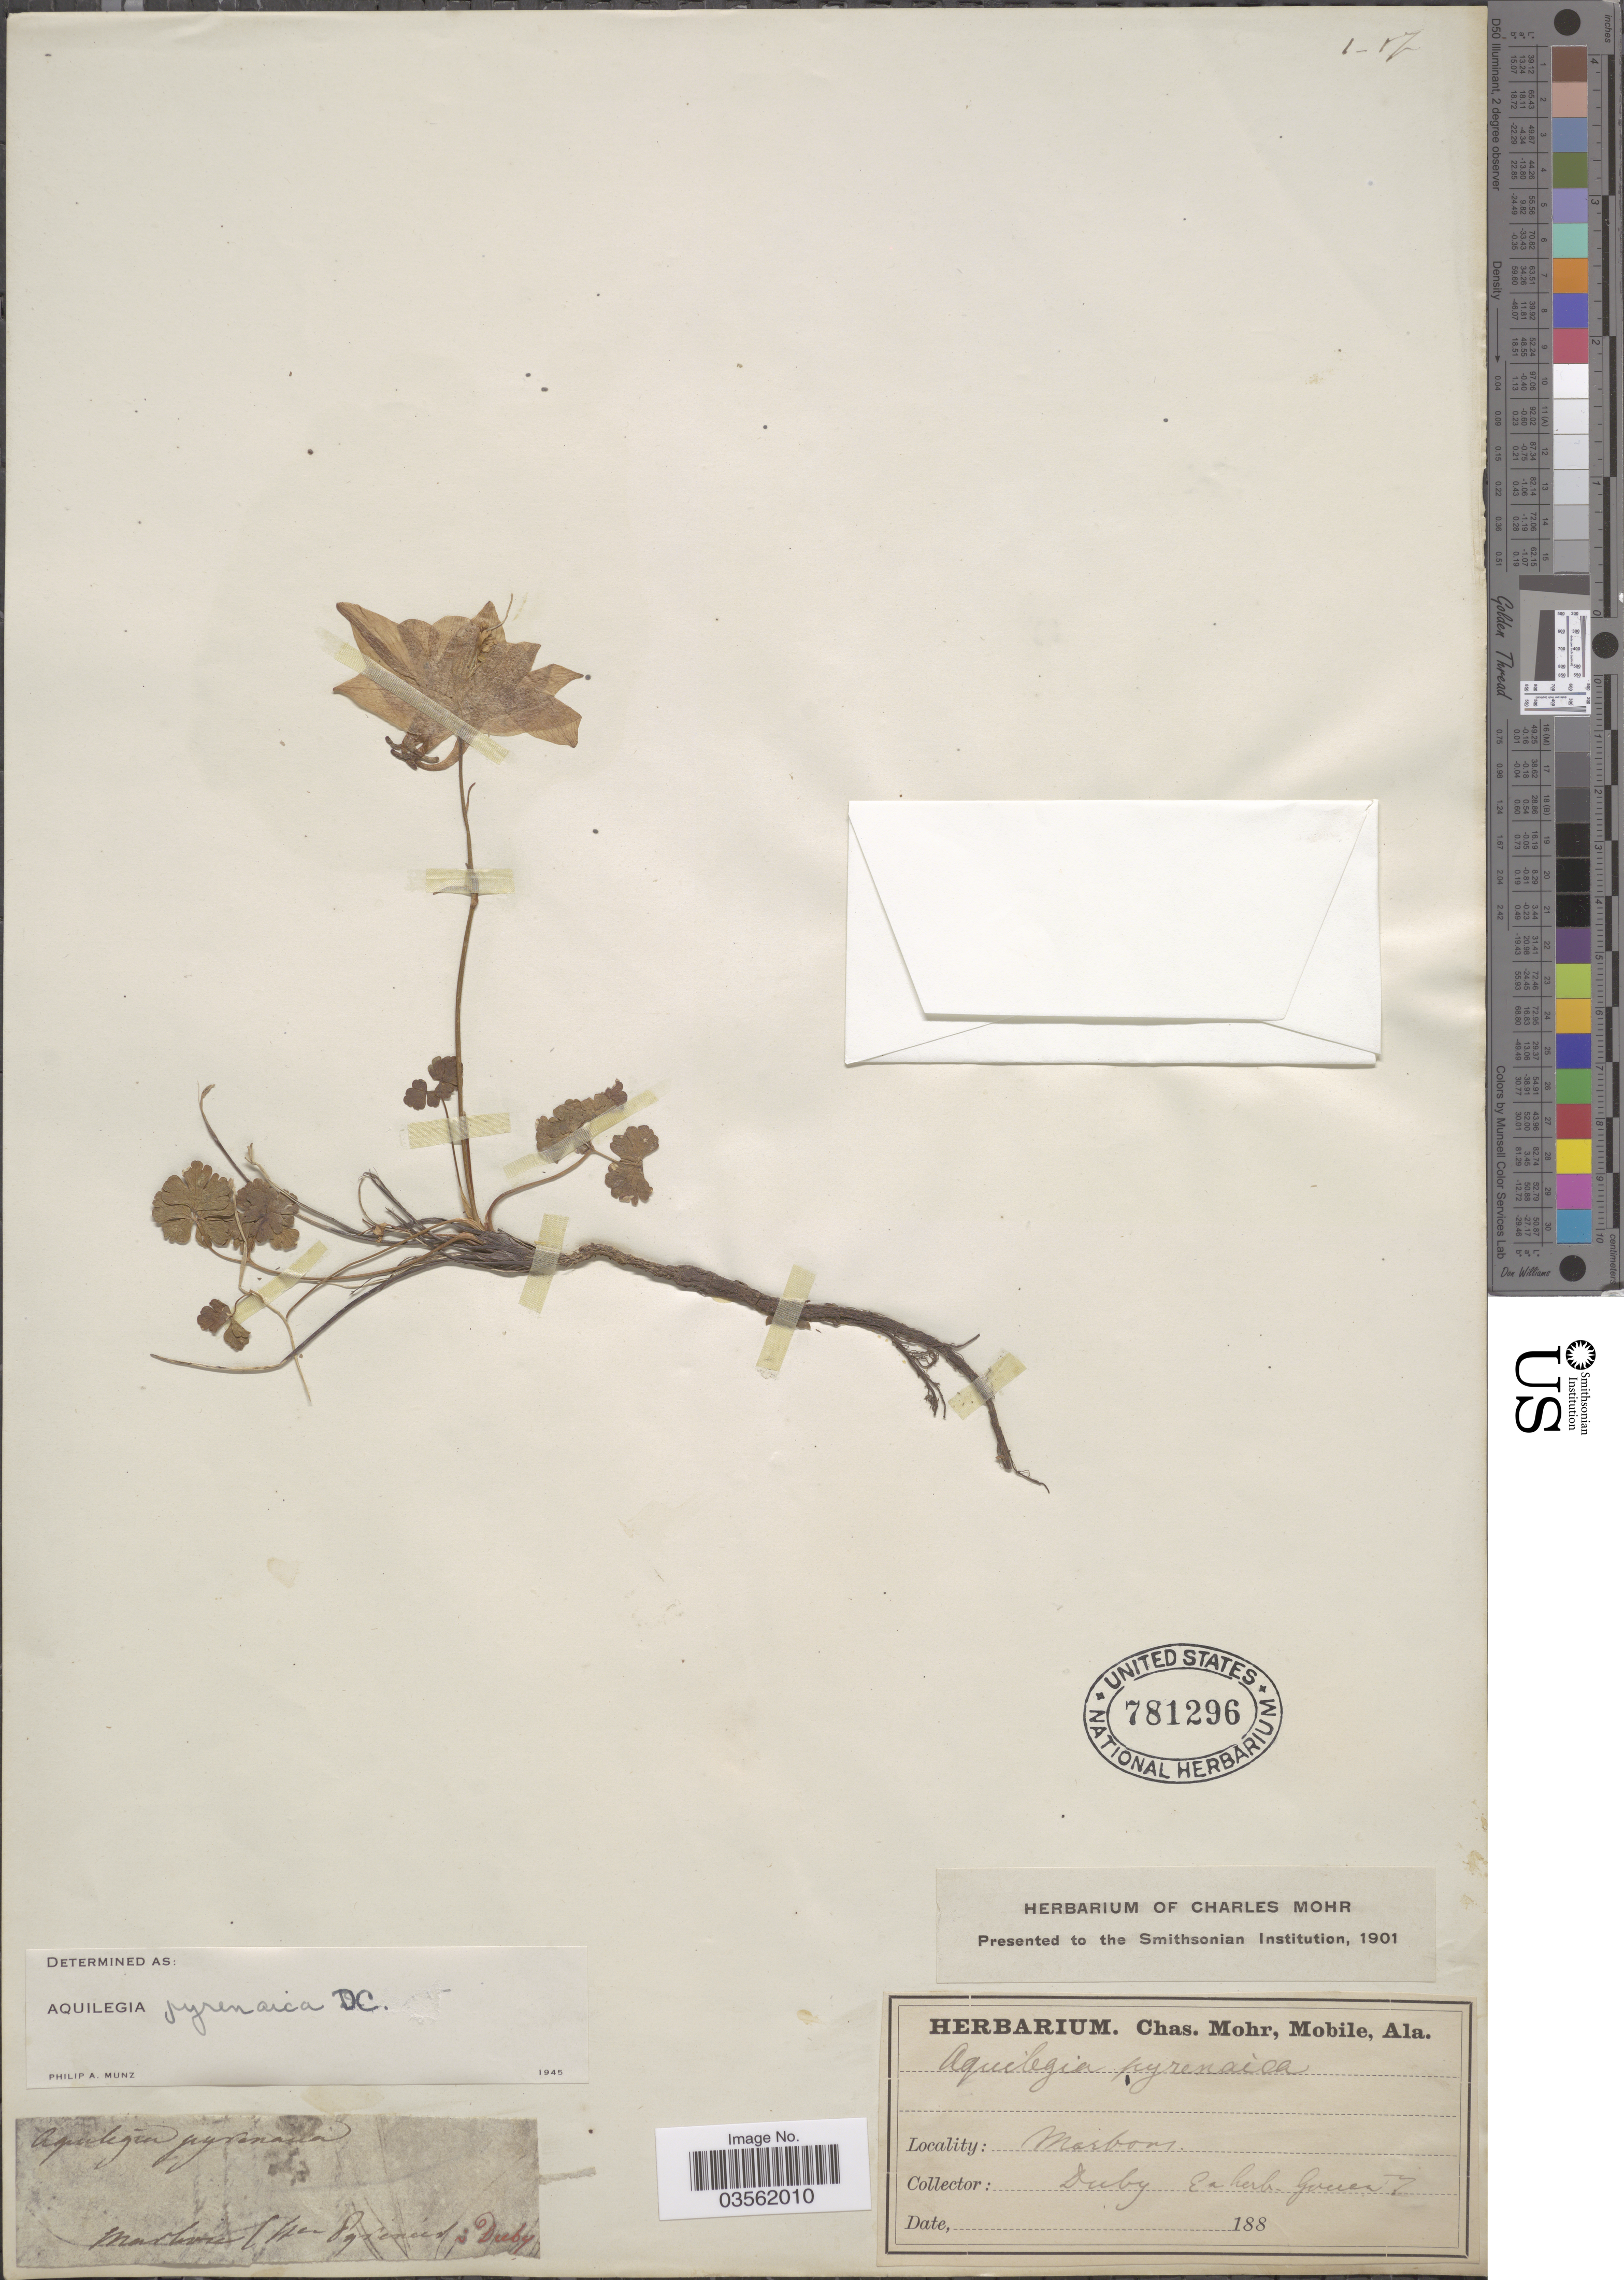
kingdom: Plantae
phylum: Tracheophyta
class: Magnoliopsida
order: Ranunculales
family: Ranunculaceae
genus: Aquilegia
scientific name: Aquilegia pyrenaica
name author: DC.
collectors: -. Duby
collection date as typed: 188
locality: Maebous [interpreted] (ften [interpreted] Pyrenees).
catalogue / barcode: US 781296